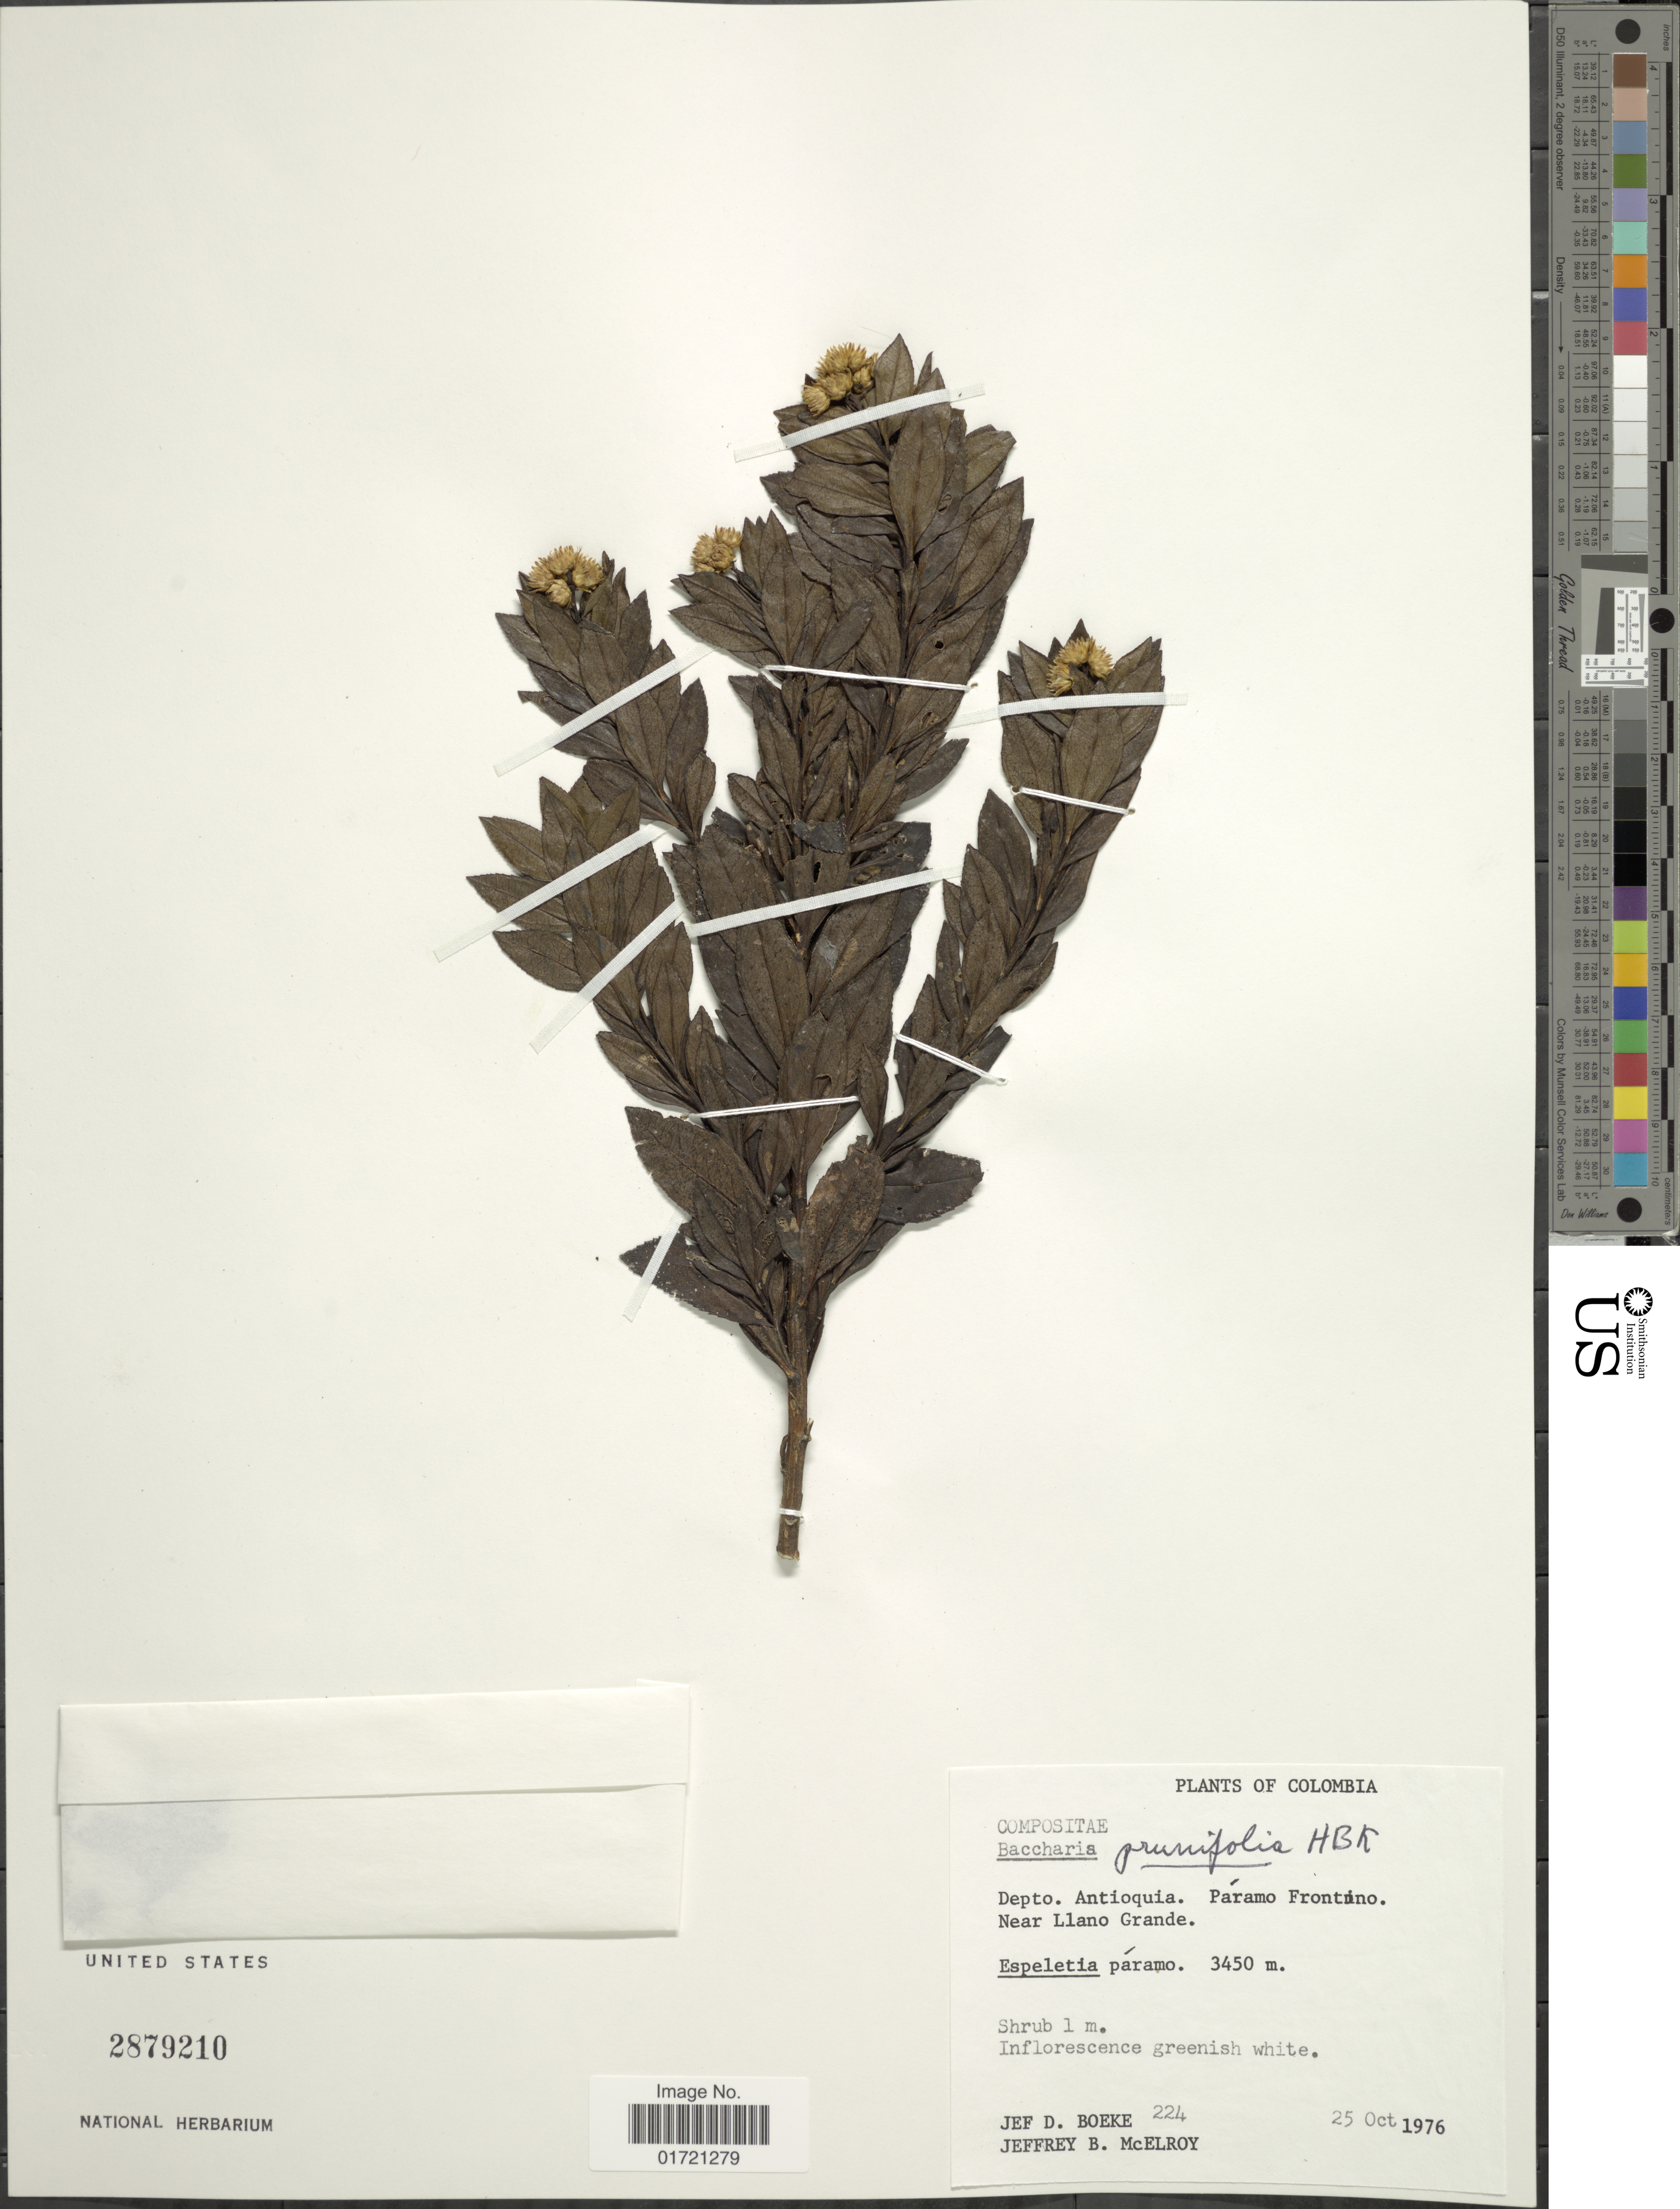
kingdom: Plantae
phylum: Tracheophyta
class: Magnoliopsida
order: Asterales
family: Asteraceae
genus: Baccharis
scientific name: Baccharis prunifolia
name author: Kunth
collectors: J. D. Boeke & J. B. McElroy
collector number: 224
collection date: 1976-10-25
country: Colombia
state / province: Antioquia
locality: Depto. Antioquia. Páramo Frontino. Near Llano Grande.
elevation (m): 3450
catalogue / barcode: US 2879210